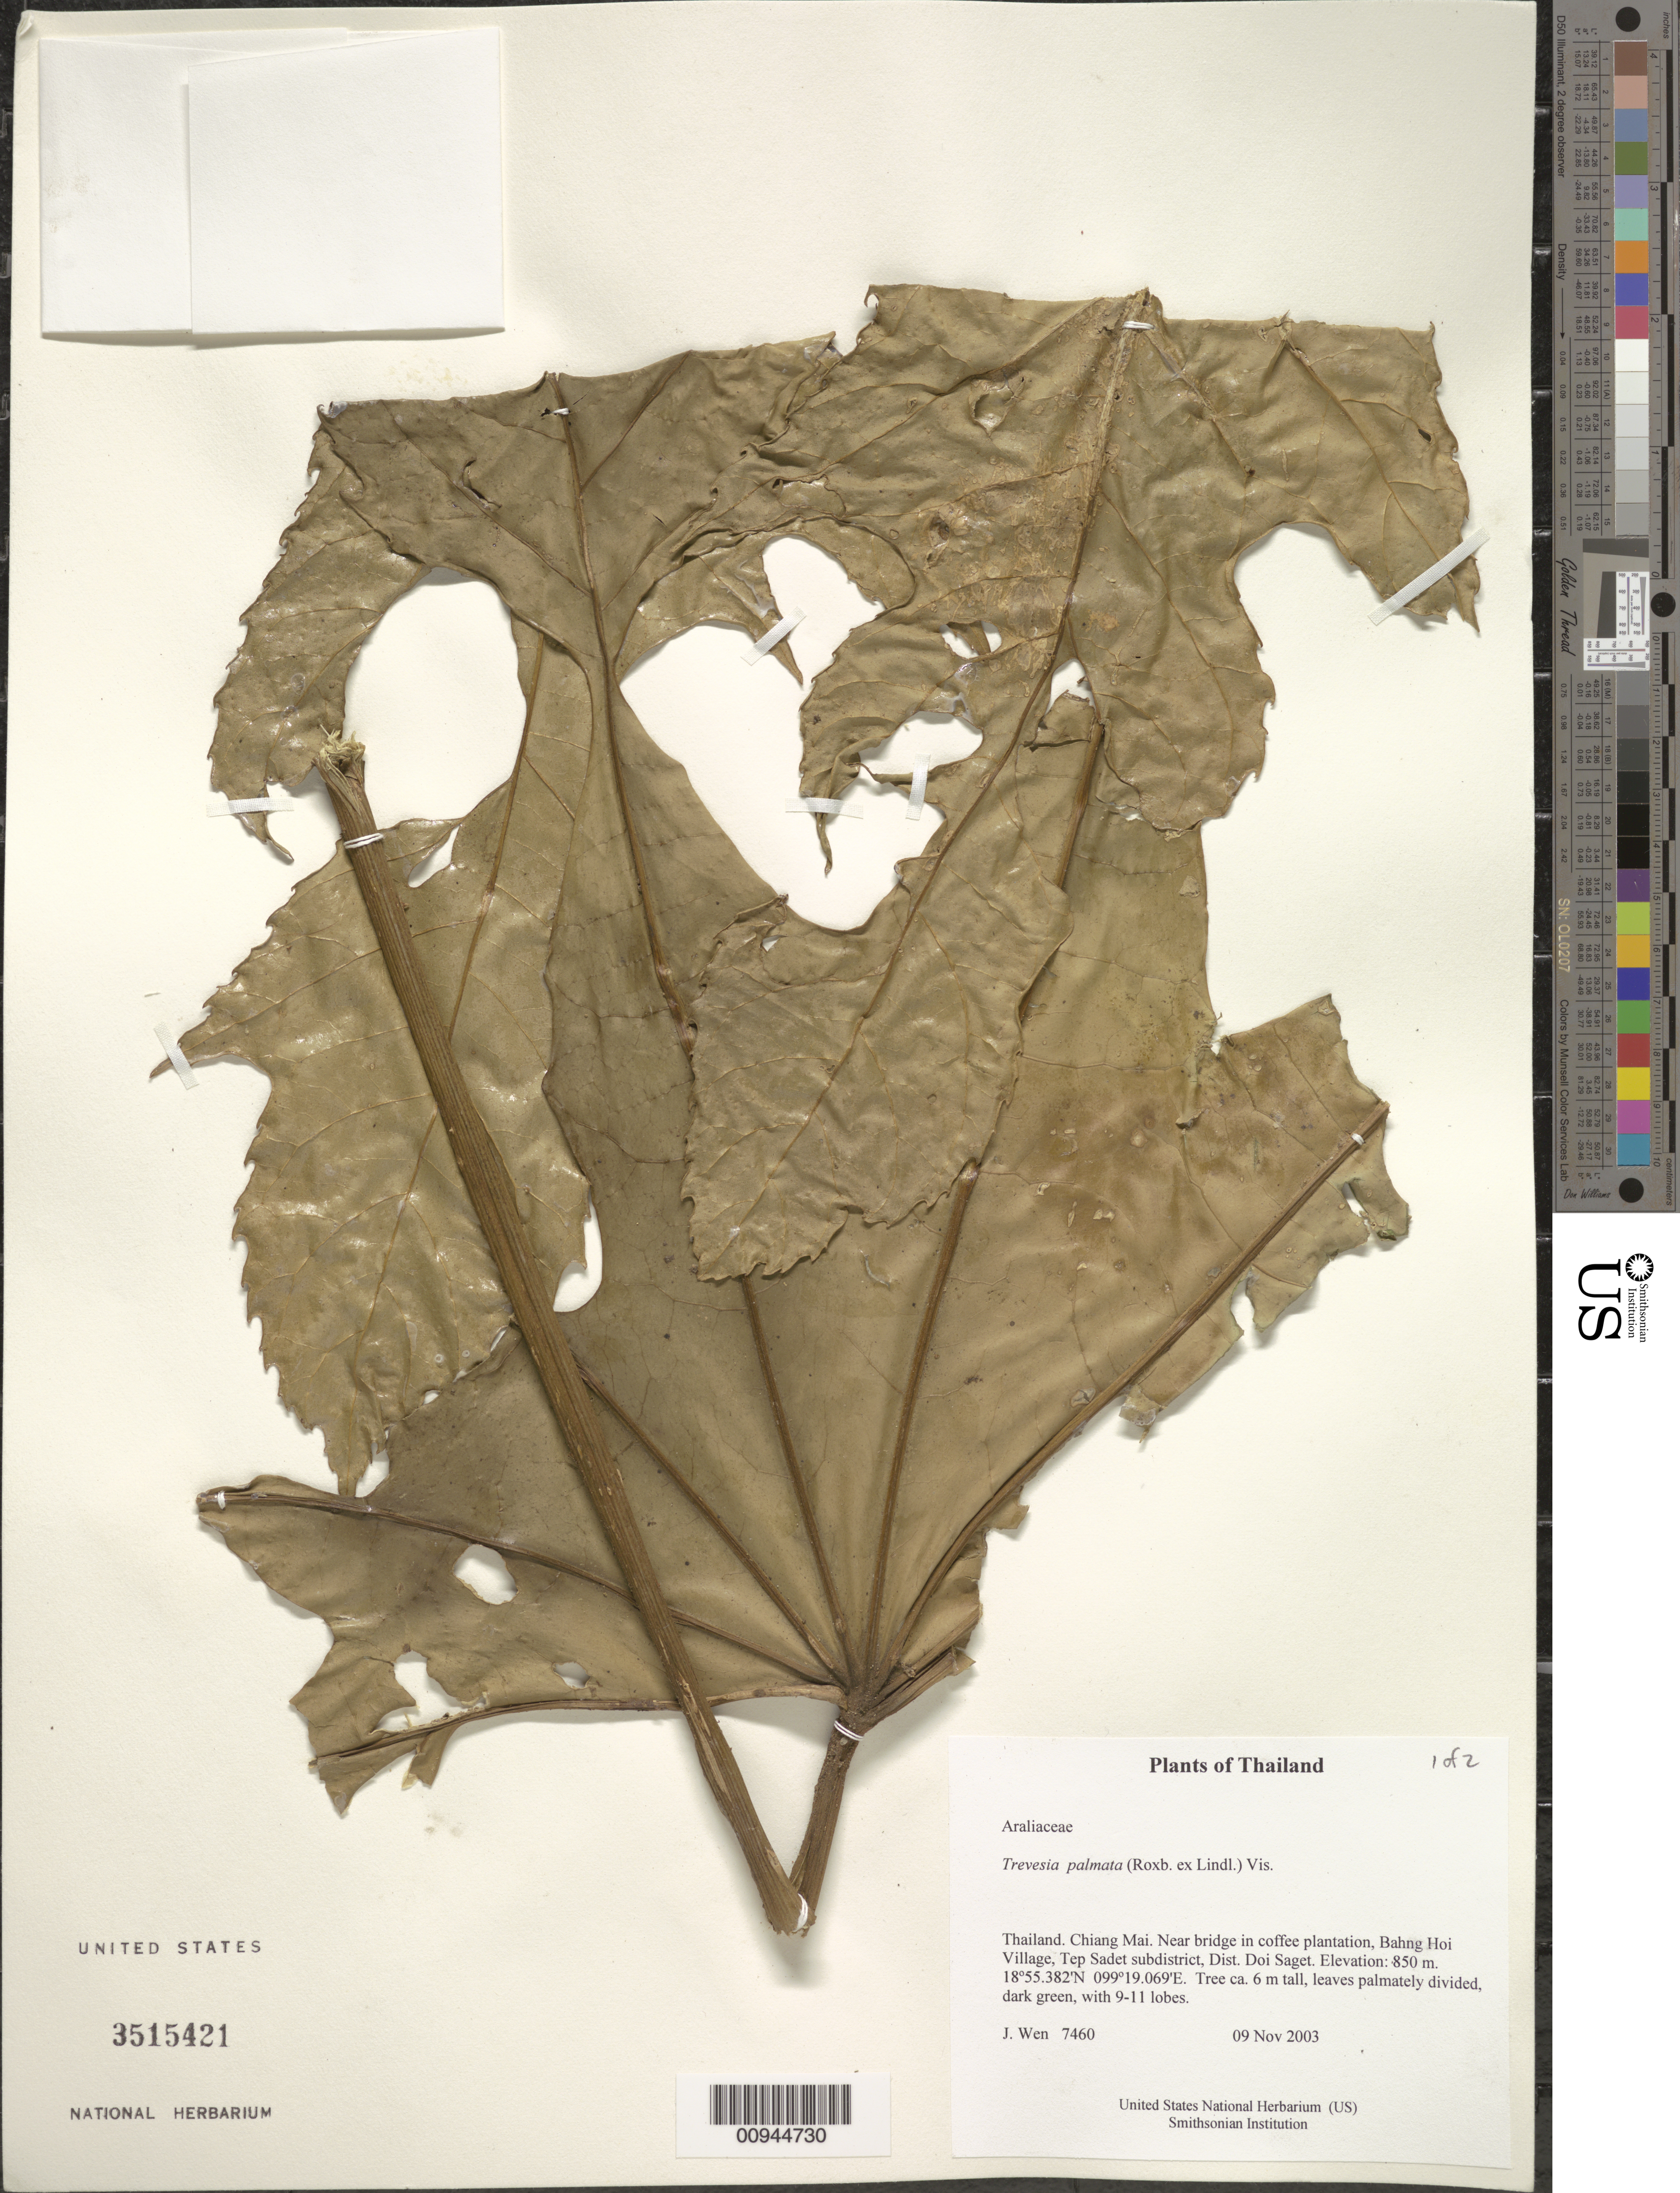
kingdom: Plantae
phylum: Tracheophyta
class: Magnoliopsida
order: Apiales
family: Araliaceae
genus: Trevesia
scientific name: Trevesia palmata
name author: (Roxb. ex Lindl.)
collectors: J. Wen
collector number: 7460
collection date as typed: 09 Nov 2003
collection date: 2003-11-09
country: Thailand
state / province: Chiang Mai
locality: Near bridge in coffee plantation, Bahng Hoi Village, Tep Sadet subdistrict, Dist. Doi Saget.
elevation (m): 850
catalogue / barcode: US 3515421